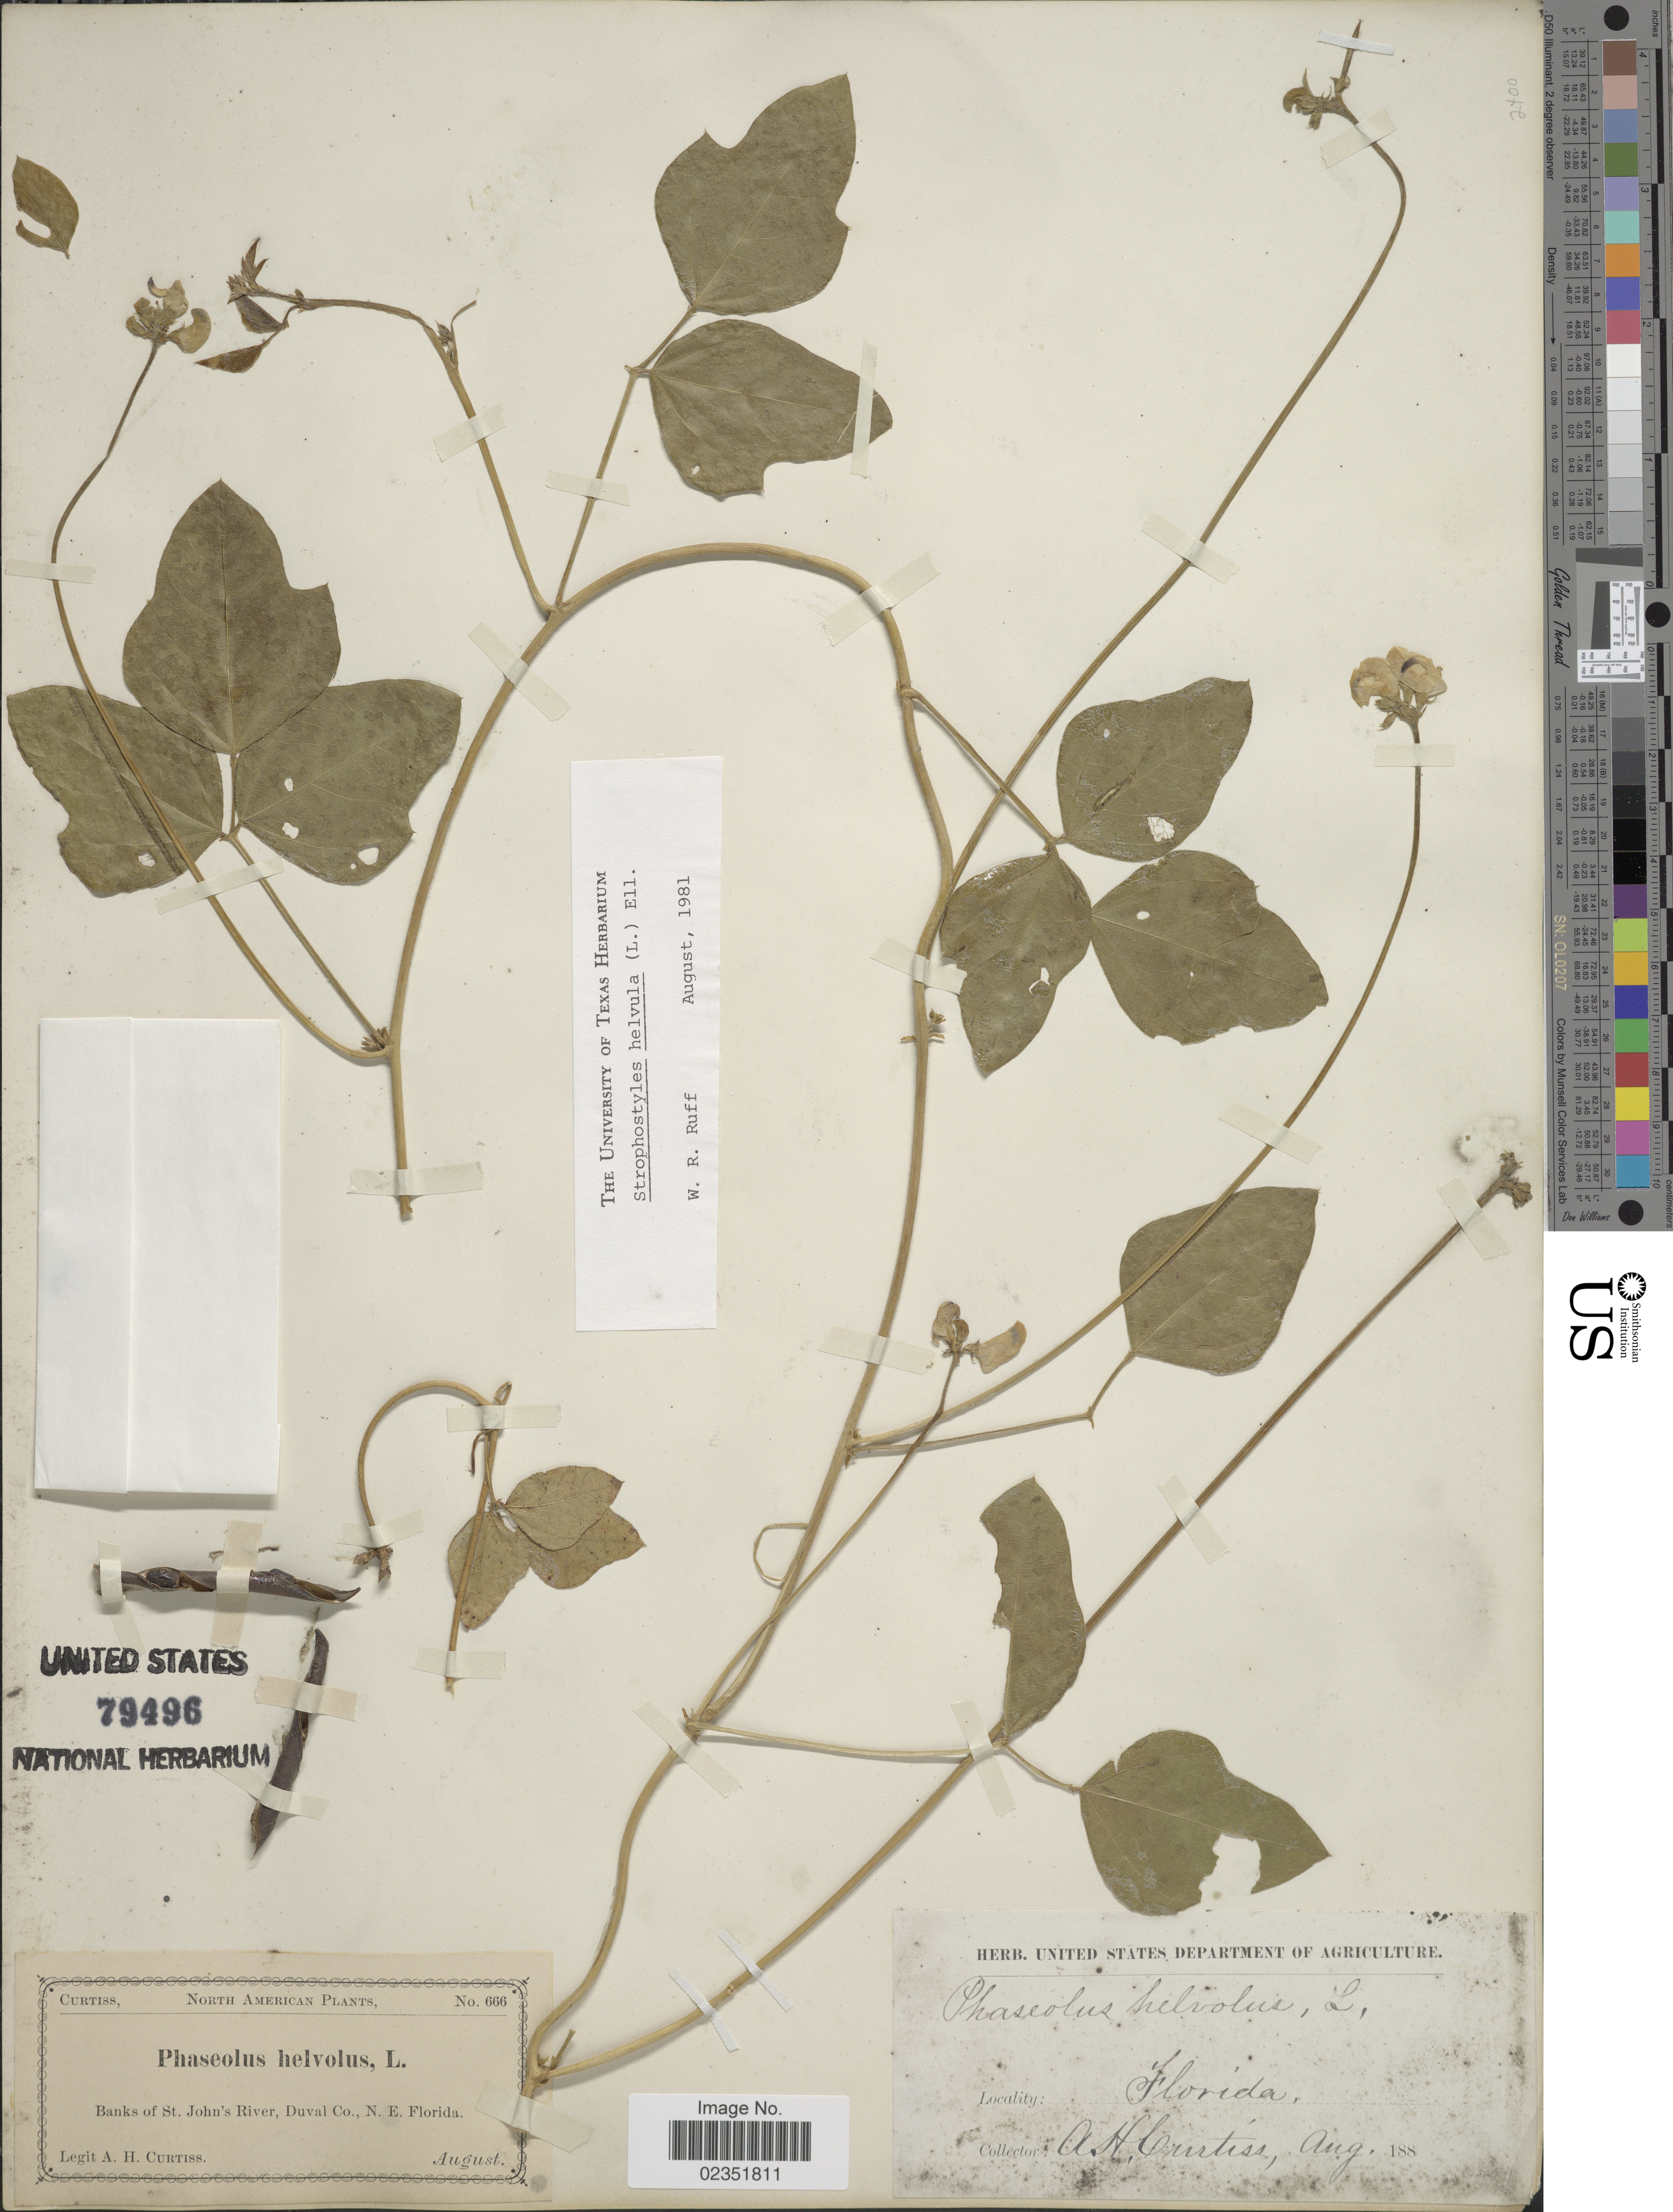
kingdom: Plantae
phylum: Tracheophyta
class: Magnoliopsida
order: Fabales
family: Fabaceae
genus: Strophostyles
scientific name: Strophostyles helvola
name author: (L.) Elliott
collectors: A. H. Curtiss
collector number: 666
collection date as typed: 188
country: United States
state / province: Florida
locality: Banks of St. John's River, Duval Co., N.E. Florida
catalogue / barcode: US 79496